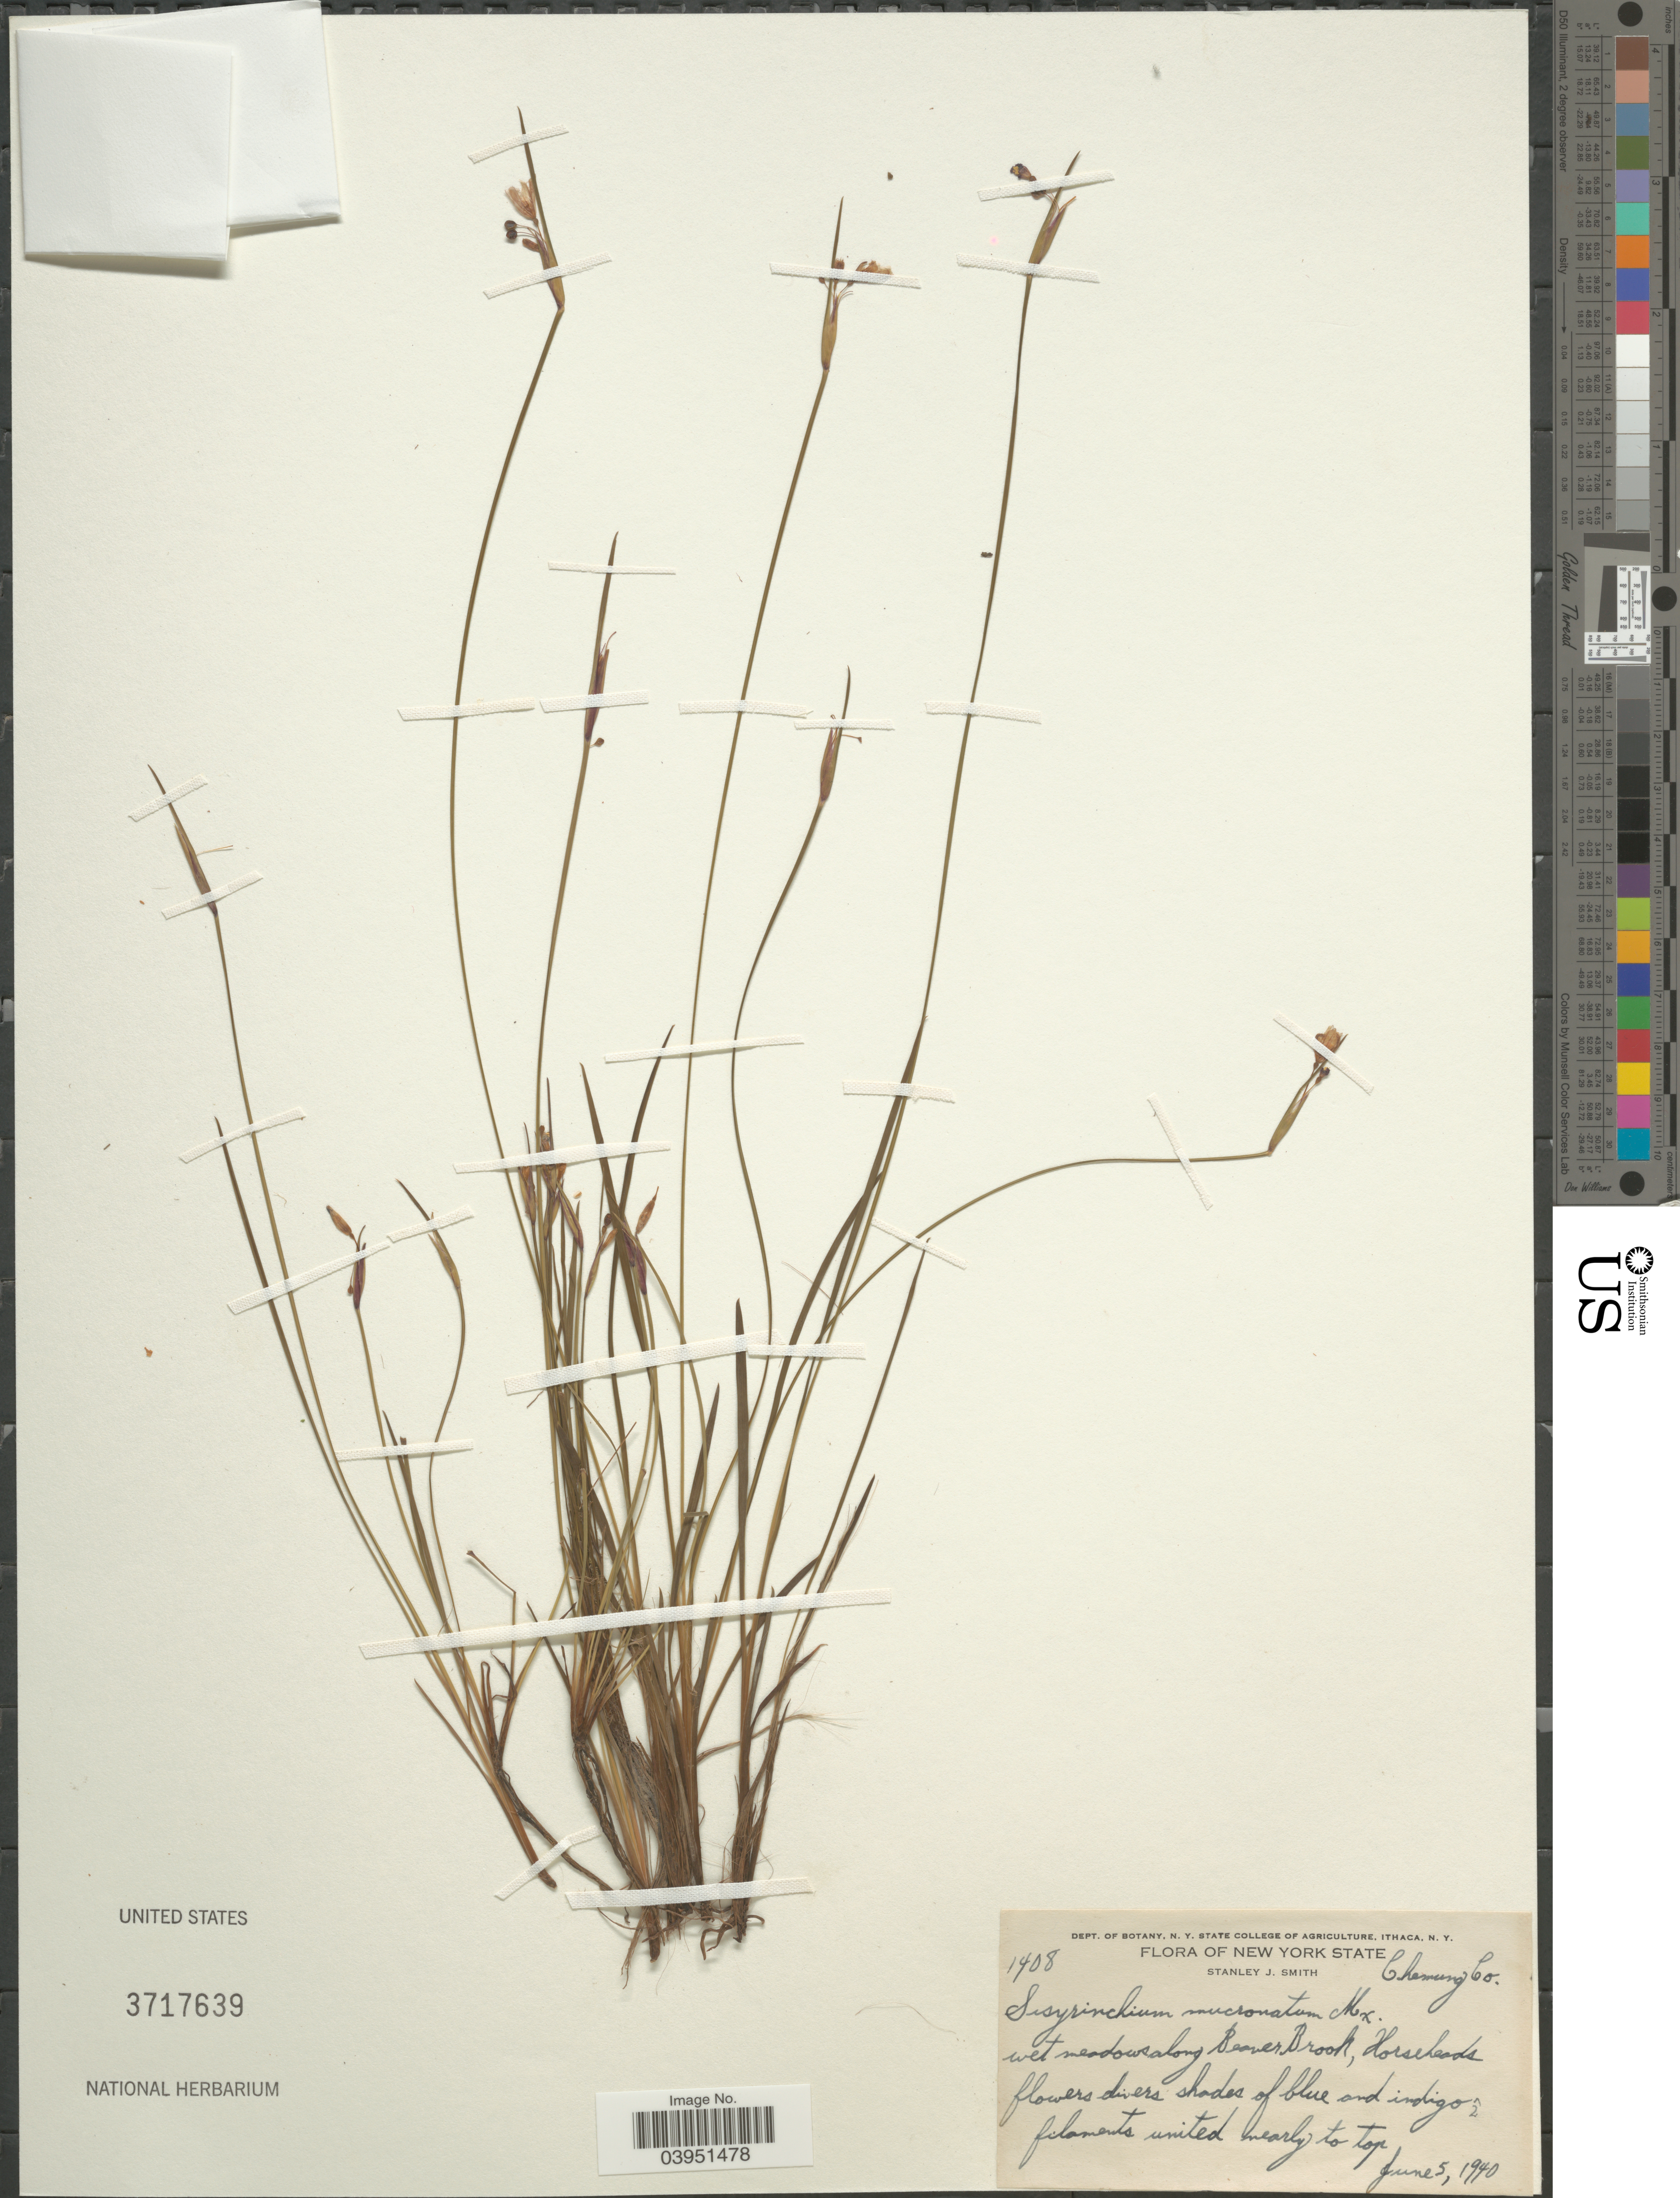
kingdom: Plantae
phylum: Tracheophyta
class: Liliopsida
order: Asparagales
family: Iridaceae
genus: Sisyrinchium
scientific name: Sisyrinchium mucronatum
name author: Michx.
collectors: S. Smith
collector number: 1408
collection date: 1940-06-05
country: United States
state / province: New York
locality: Wet meadows along Beaver Brook, Horseheads.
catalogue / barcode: US 3717639